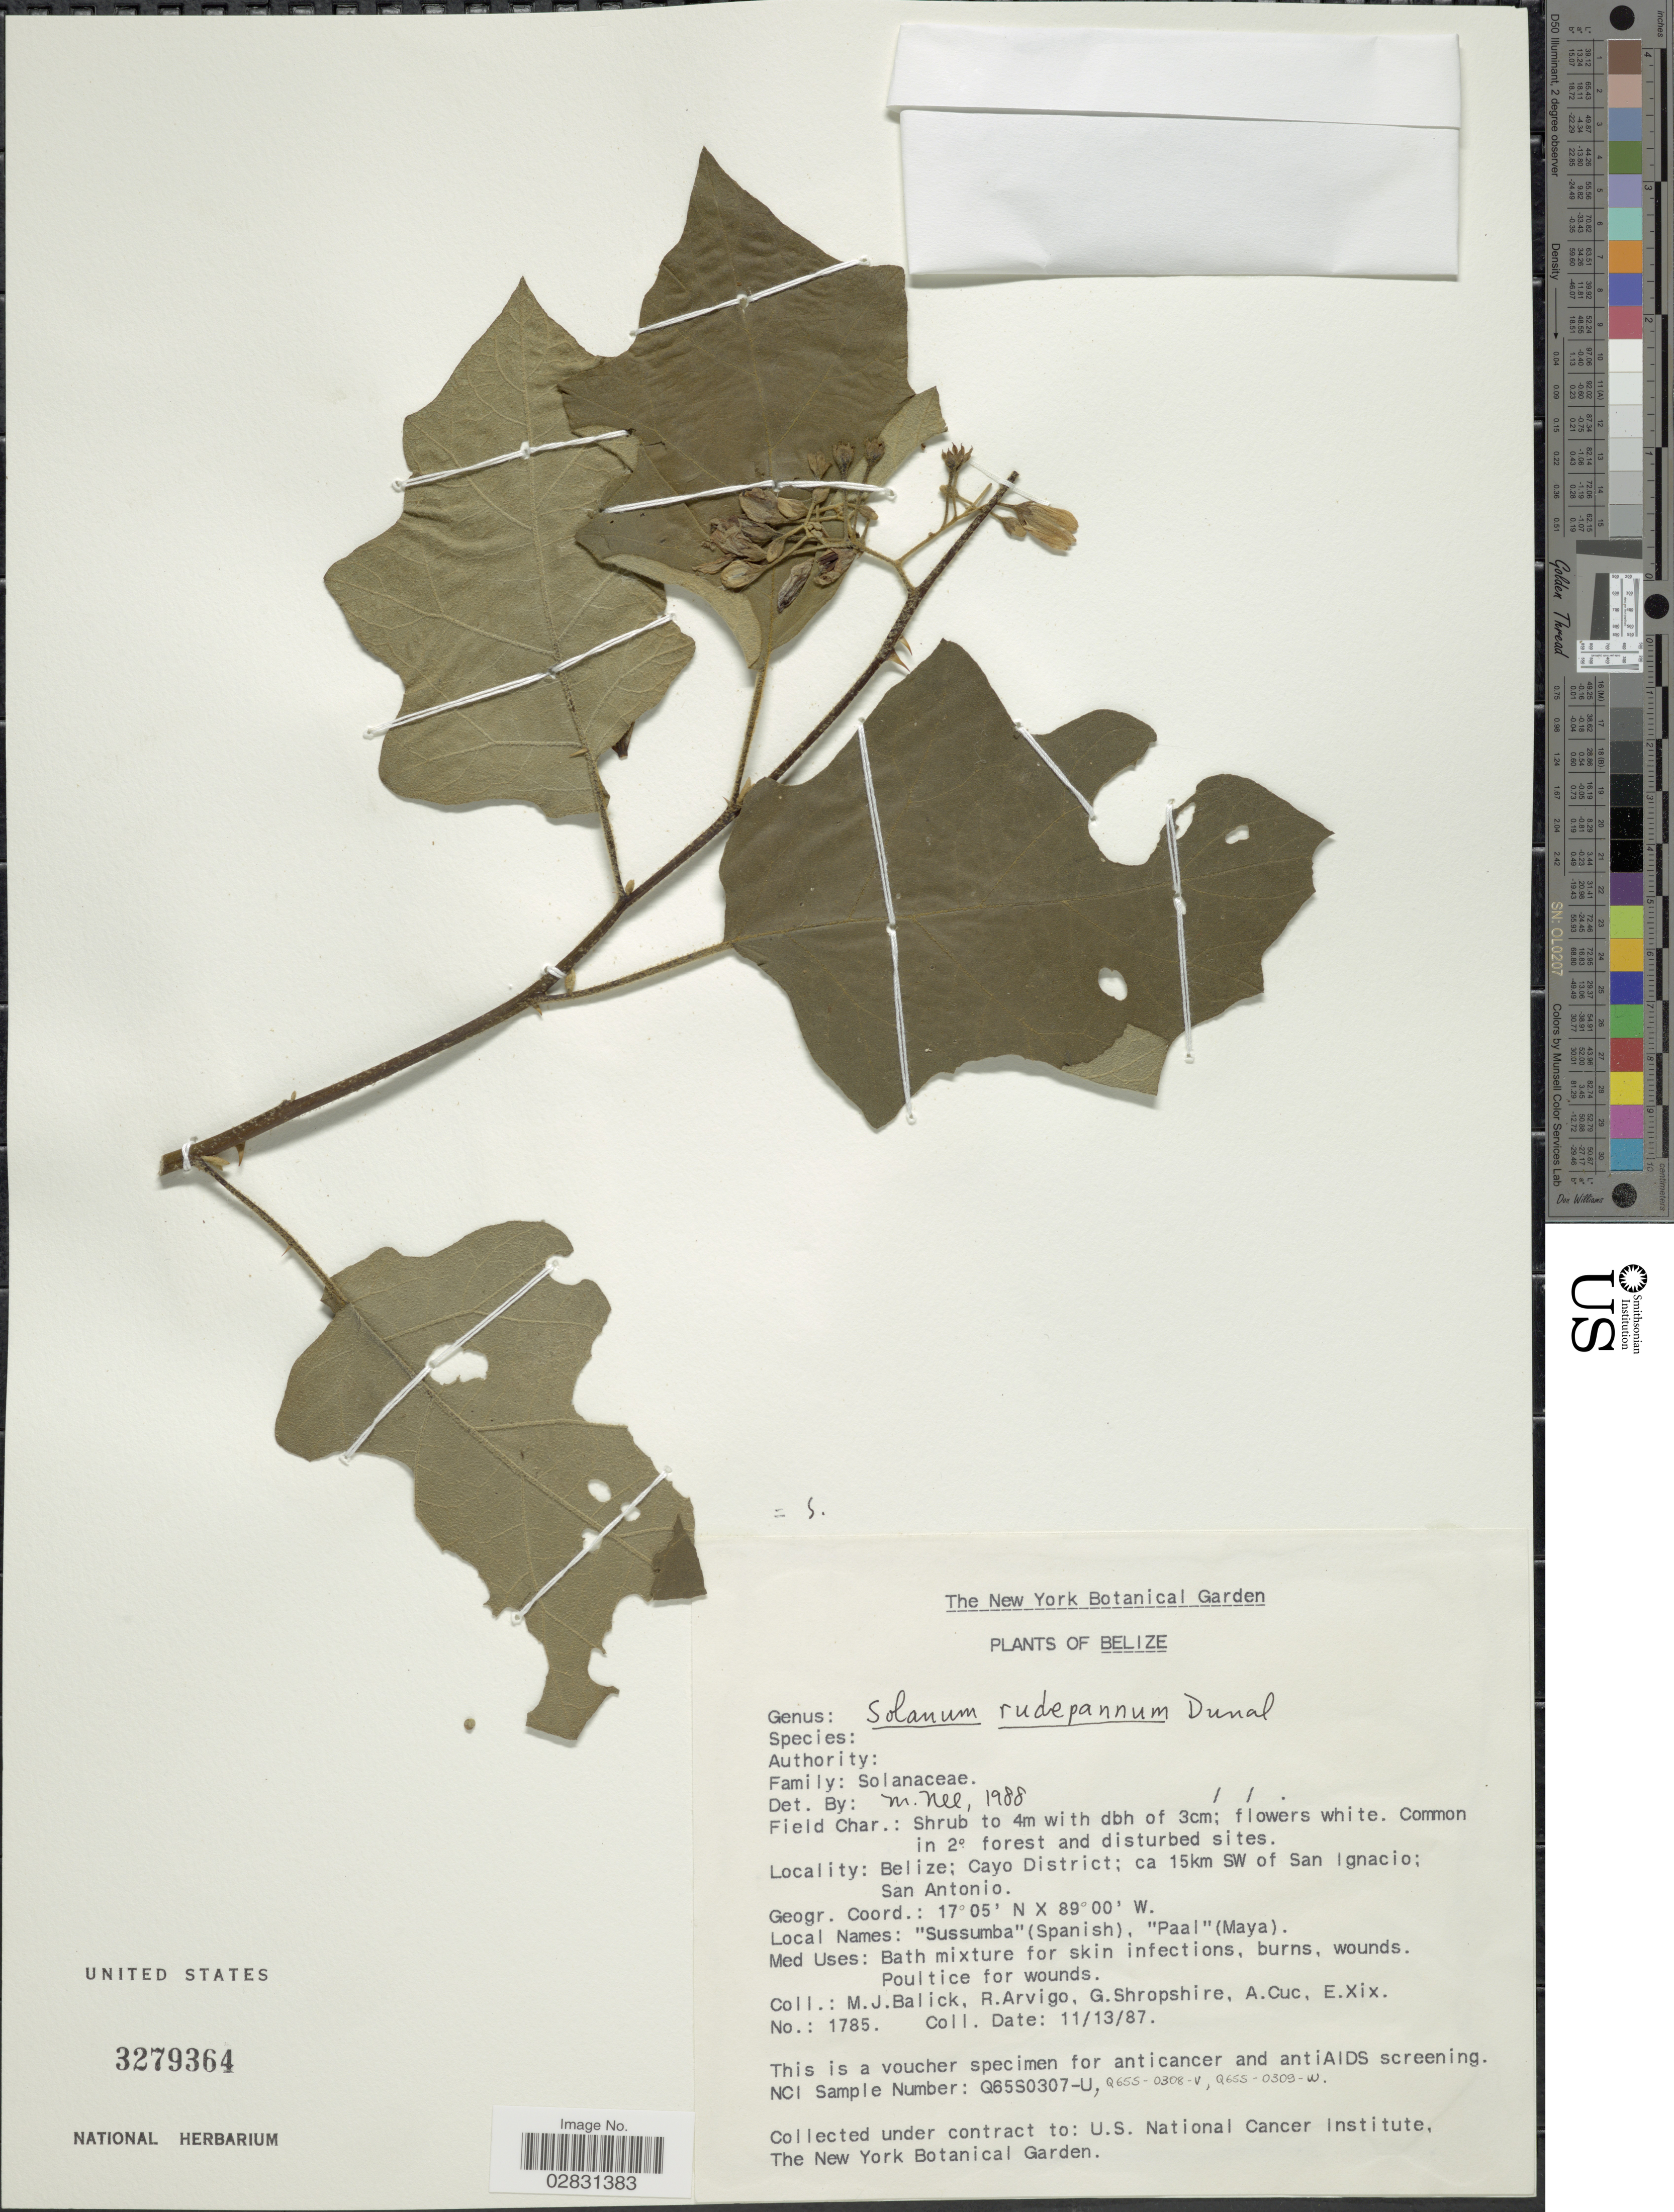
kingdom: Plantae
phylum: Tracheophyta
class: Magnoliopsida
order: Solanales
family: Solanaceae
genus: Solanum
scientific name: Solanum rudepannum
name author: Dunal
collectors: M. J. Balick, R. Arvigo, G. Shropshire, A. Cuc & E. Xix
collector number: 1785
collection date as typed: Transcribed d/m/y: 13/11/87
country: Belize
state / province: Cayo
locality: Cayo District; ca. 15km SW of San Ignacio; San Antonio.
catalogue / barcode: US 3279364